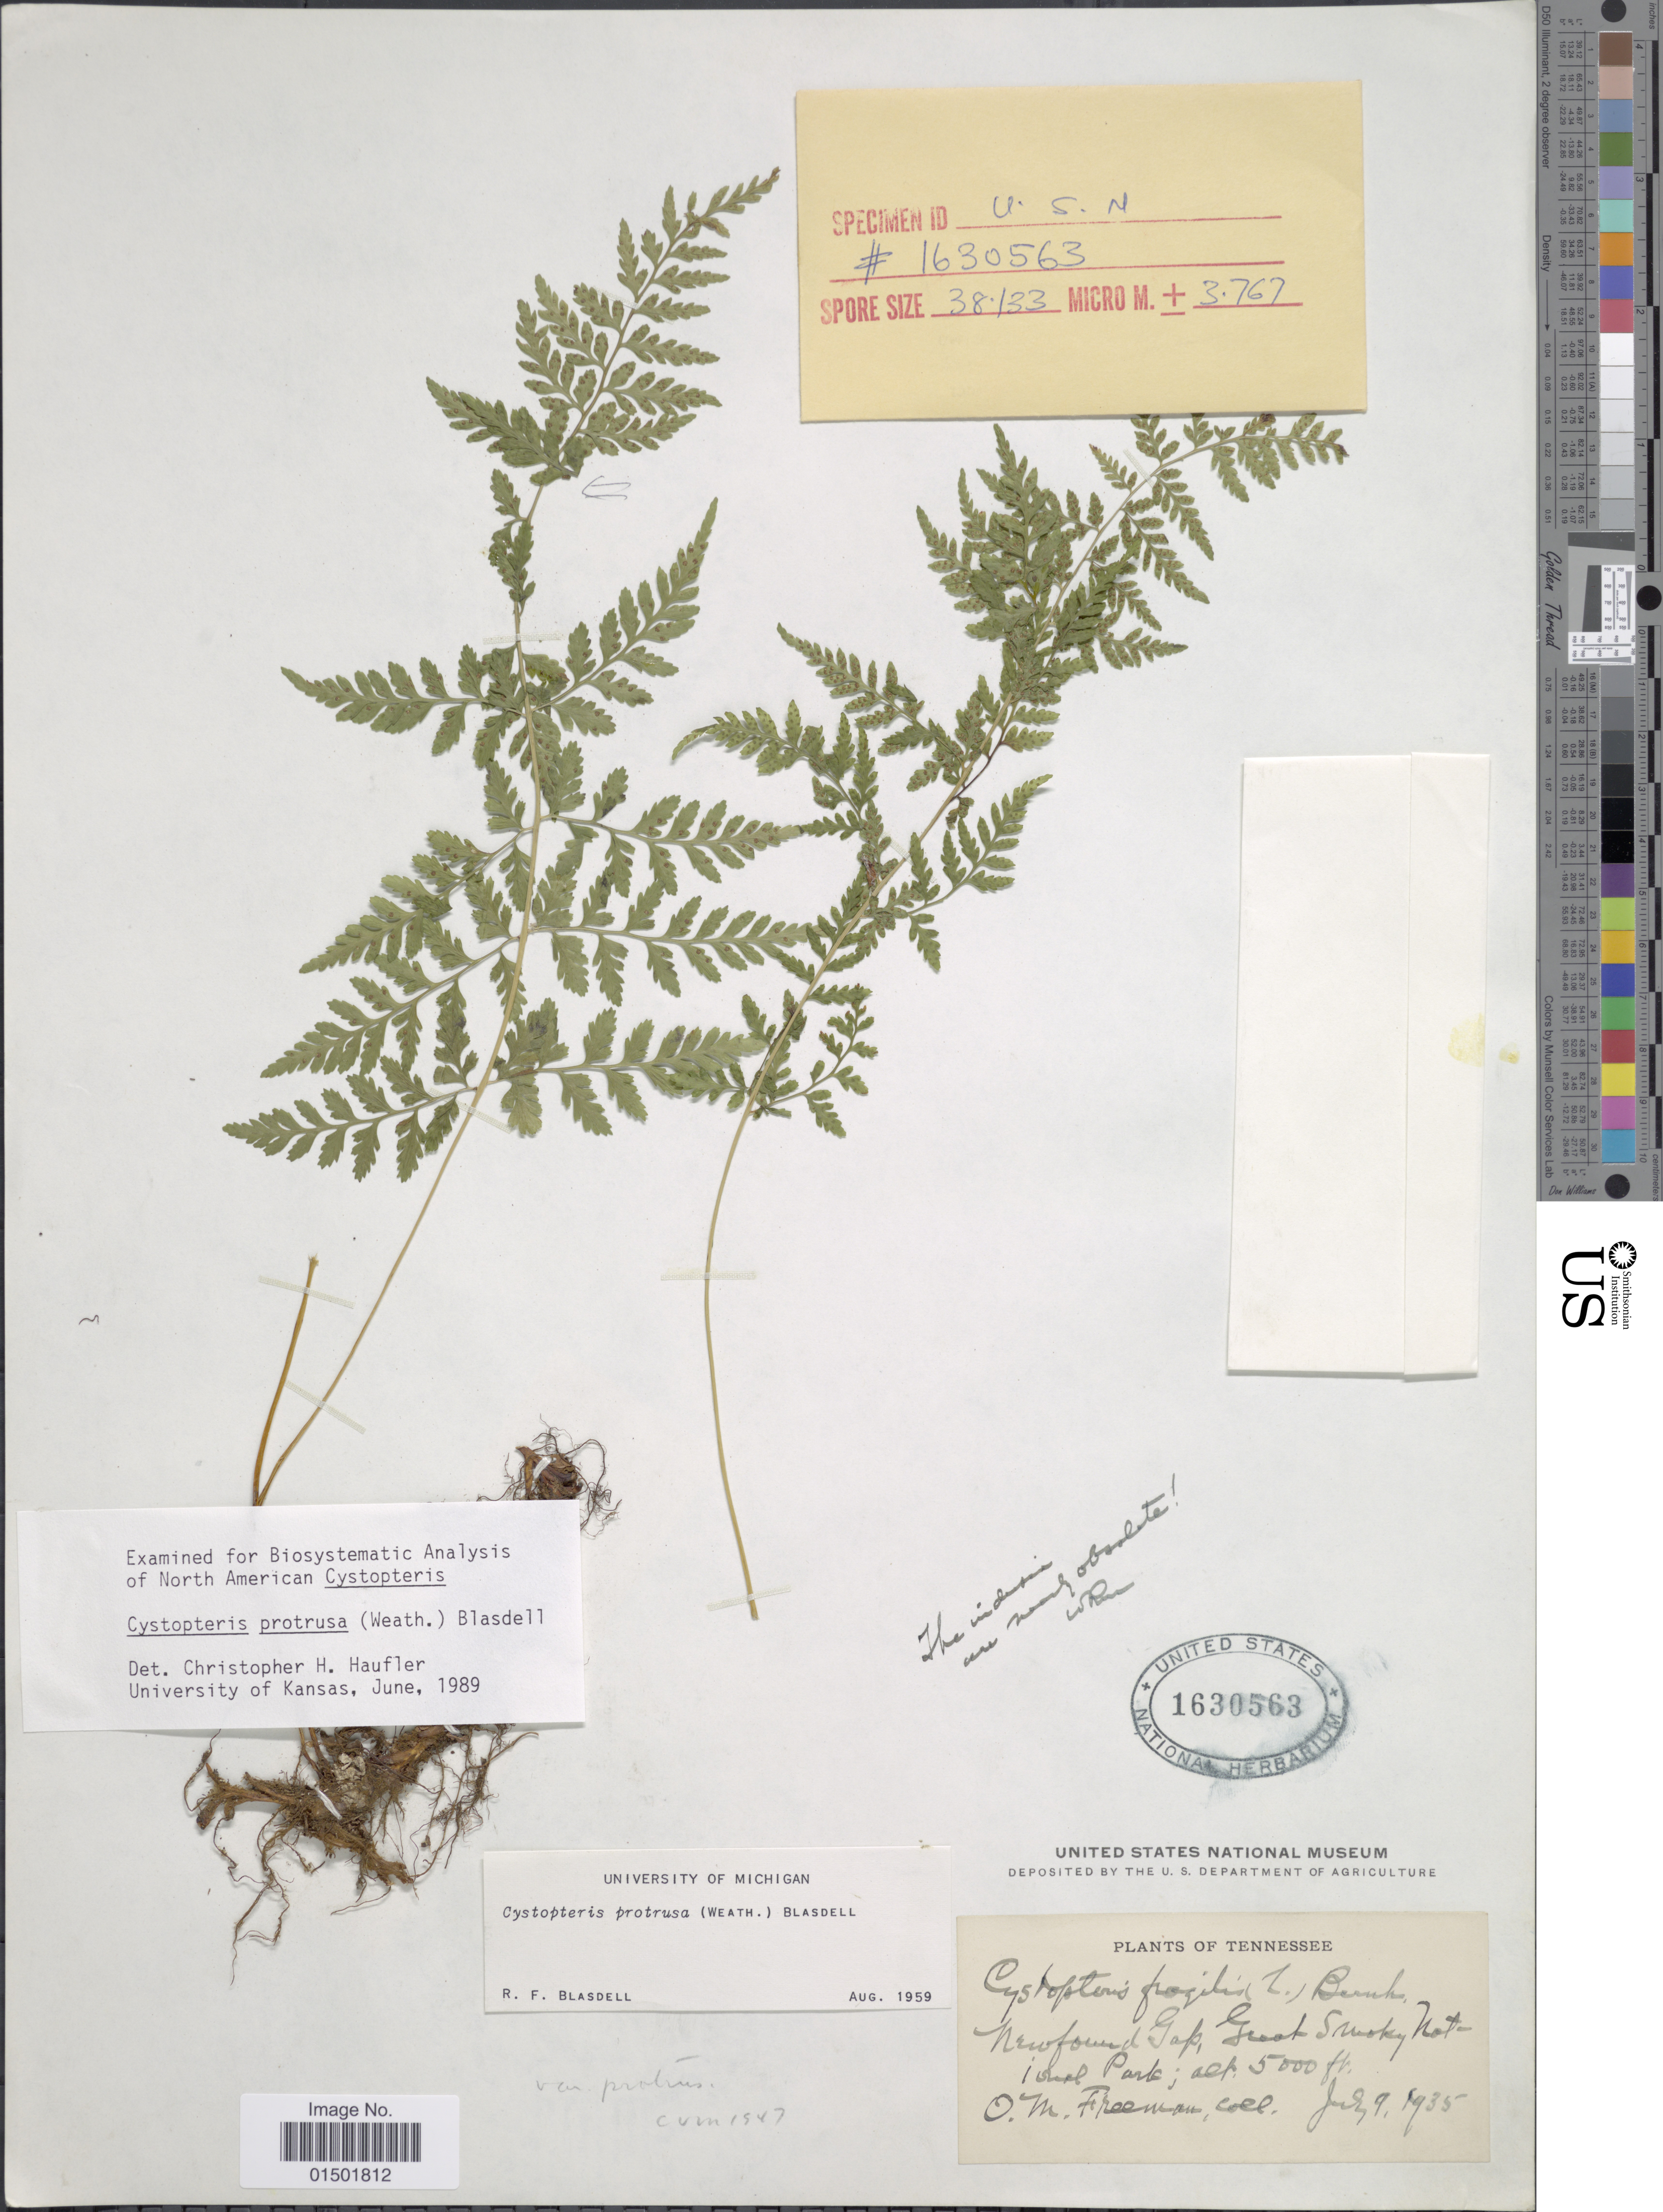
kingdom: Plantae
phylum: Tracheophyta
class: Polypodiopsida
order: Polypodiales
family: Cystopteridaceae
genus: Cystopteris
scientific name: Cystopteris protrusa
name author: (Weath.) Blasdell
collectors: O. Freeman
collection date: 1935-07-09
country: United States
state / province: Tennessee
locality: Newfound Gap, Great Smoky National Park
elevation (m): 1524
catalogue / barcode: US 1630563